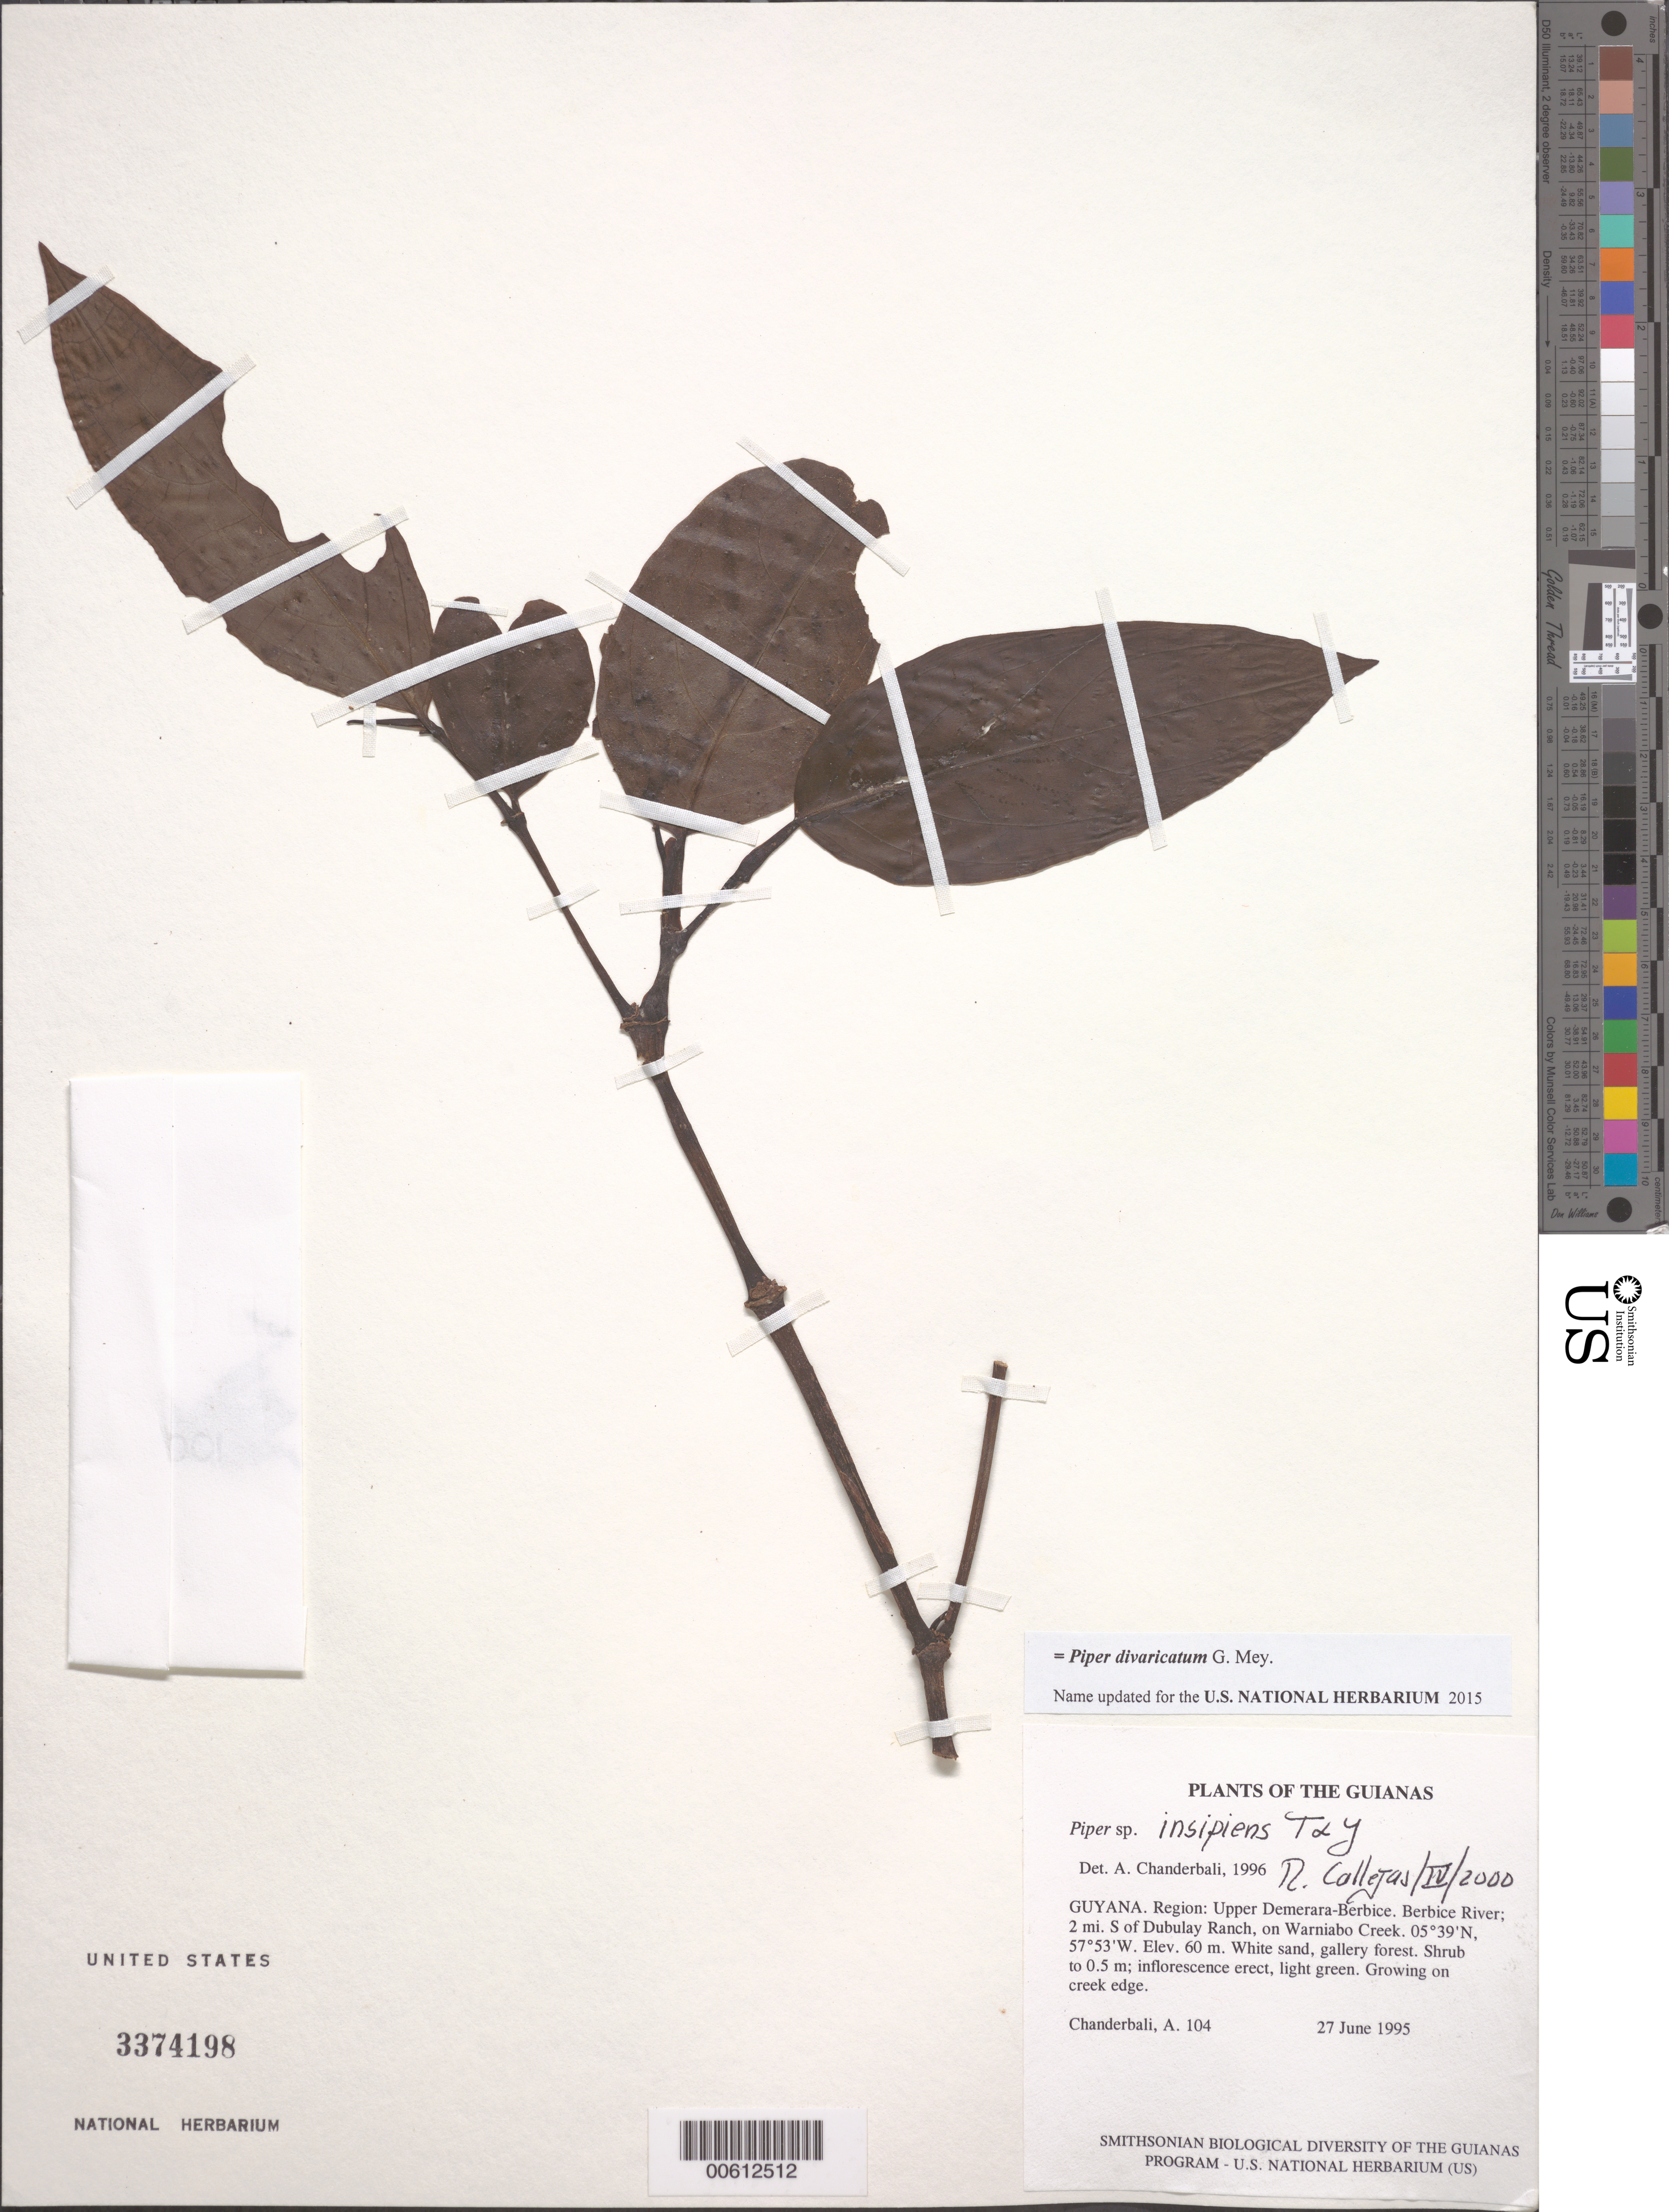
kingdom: Plantae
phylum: Tracheophyta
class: Magnoliopsida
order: Piperales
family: Piperaceae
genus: Piper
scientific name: Piper insipiens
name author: Trel. & Yunck.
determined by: Callejas, Ricardo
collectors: A. S. Chanderbali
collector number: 104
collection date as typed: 27 June 1995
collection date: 1995-06-27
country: Guyana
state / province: U. Demerara-Berbice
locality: Berbice River; 2 mi. S of Dubulay Ranch, on Warniabo Creek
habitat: White sand, gallery forest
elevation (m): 60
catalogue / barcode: US 3374198